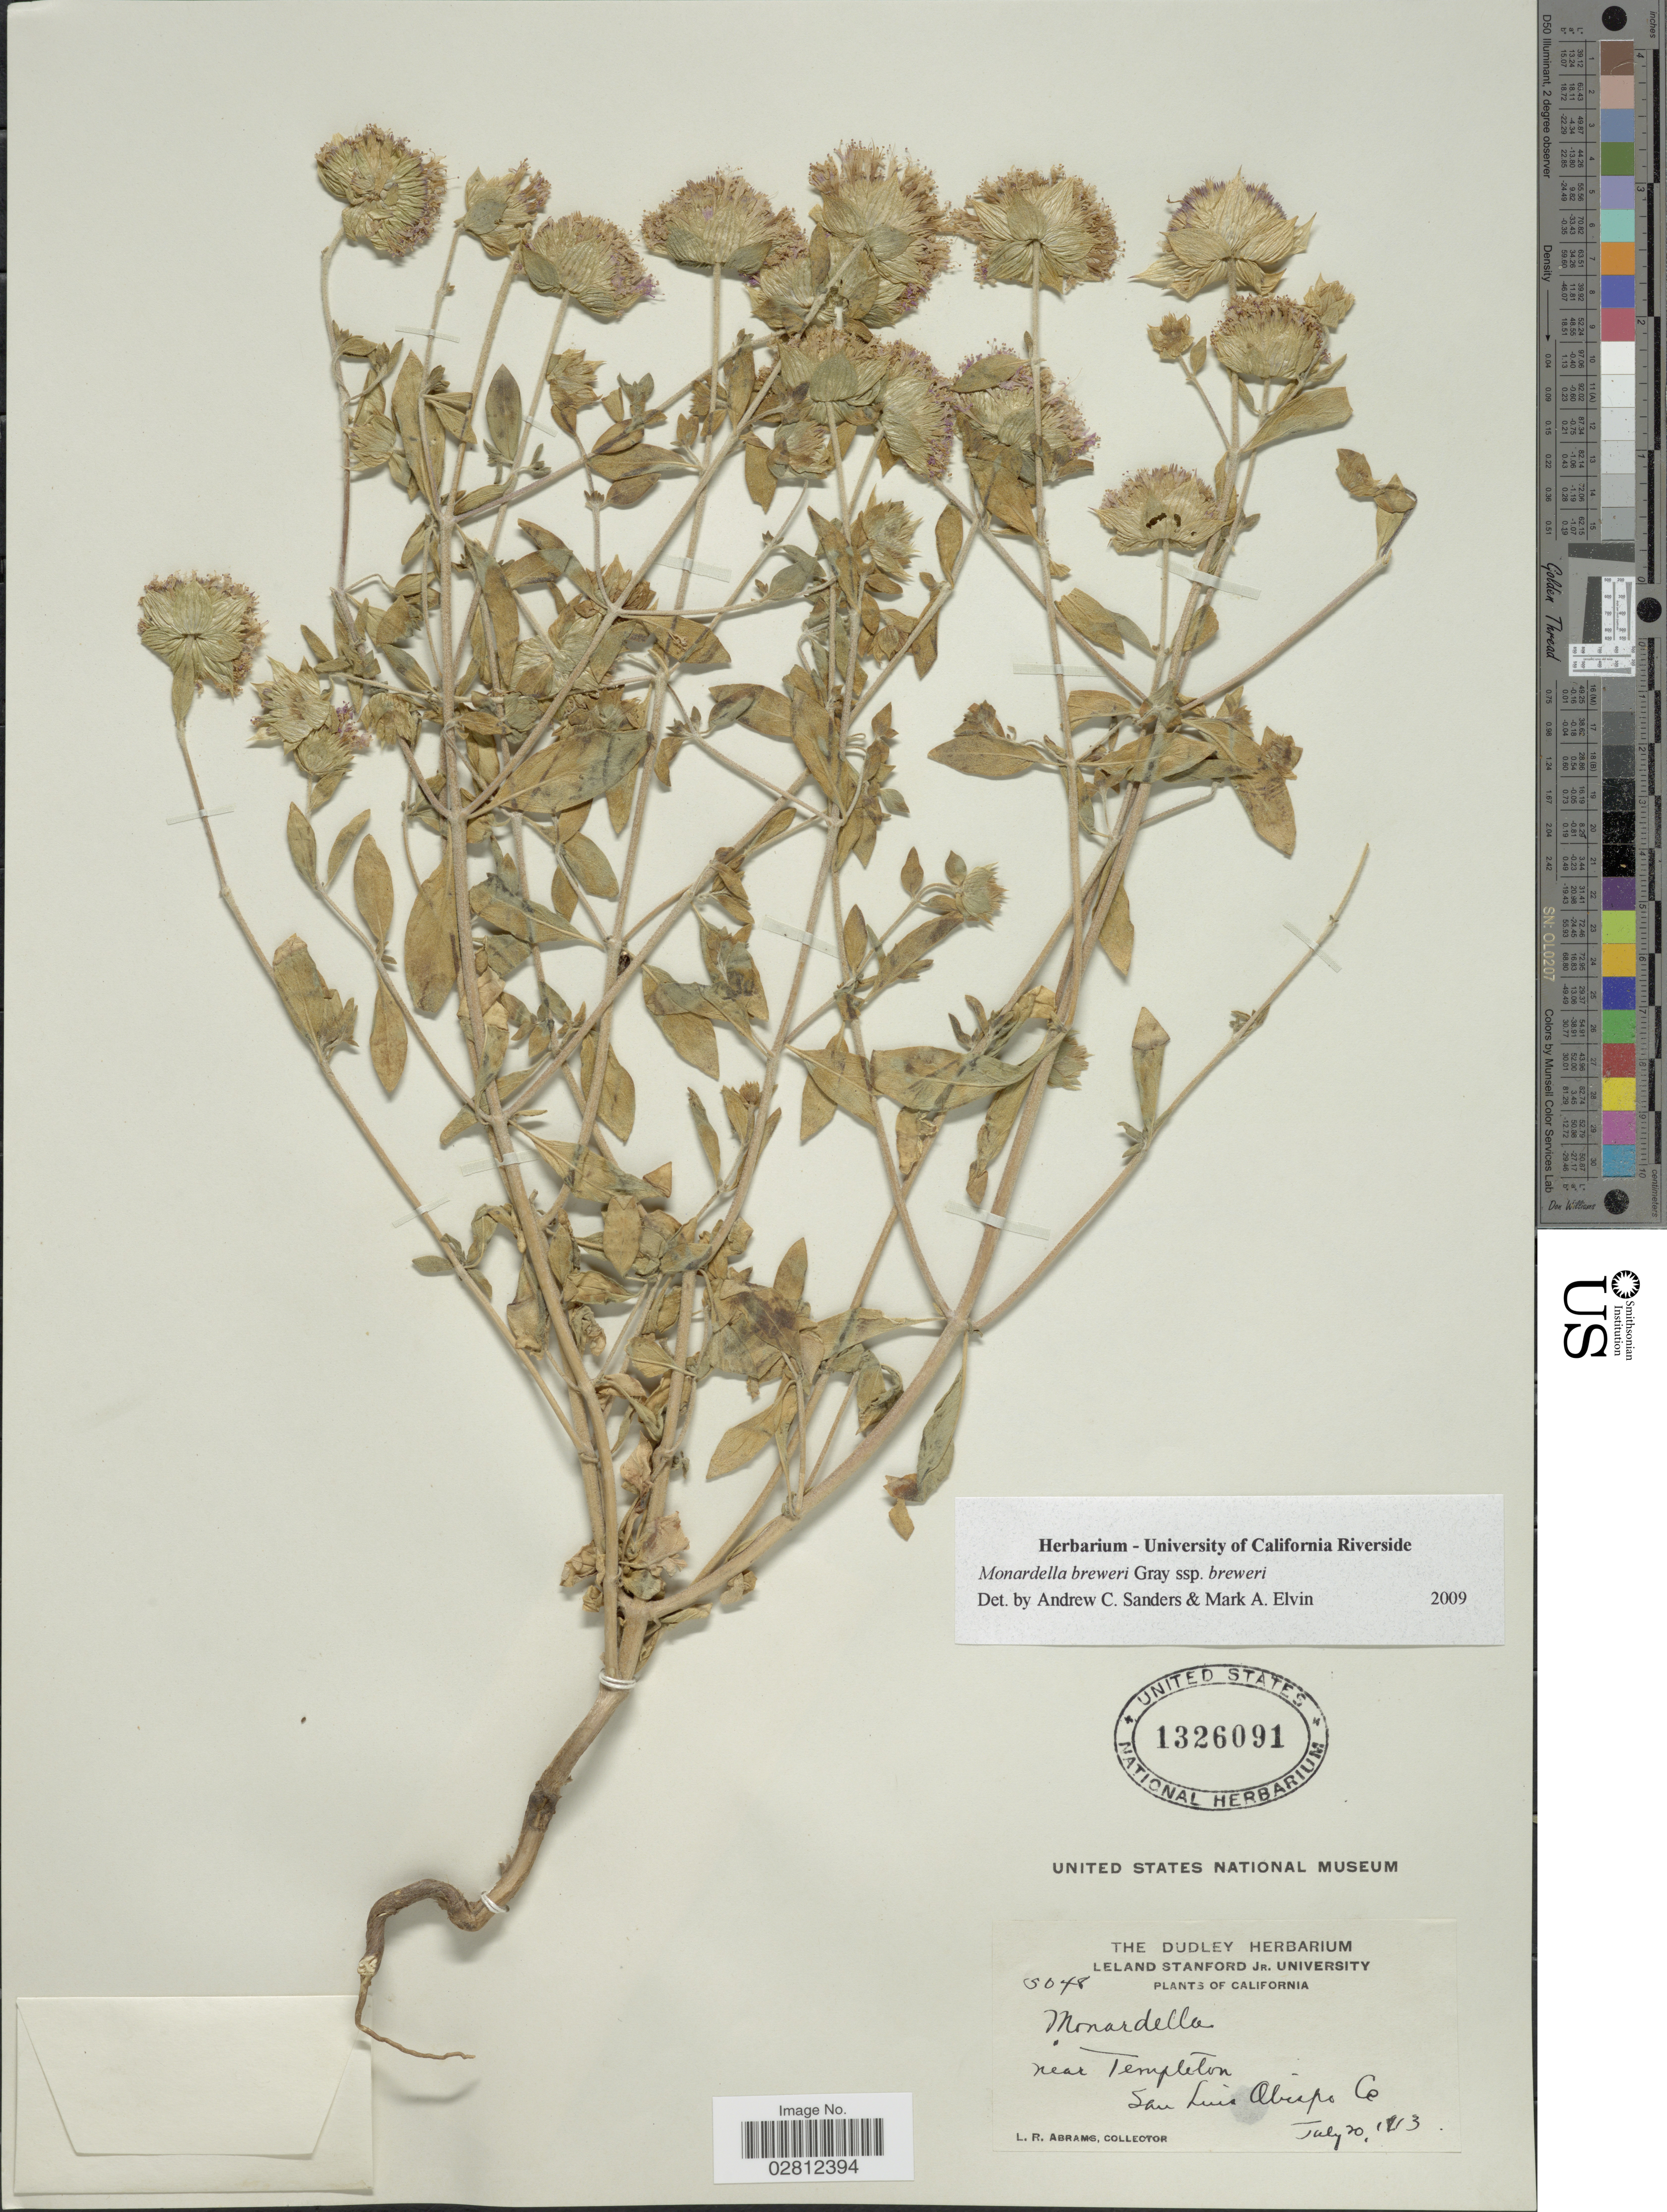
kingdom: Plantae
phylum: Tracheophyta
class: Magnoliopsida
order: Lamiales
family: Lamiaceae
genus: Monardella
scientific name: Monardella breweri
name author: A. Gray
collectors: L. Abrams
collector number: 5048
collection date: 1813-07-20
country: United States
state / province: California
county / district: San Luis Obispo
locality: Near Templeton. San Luis Obispo Co.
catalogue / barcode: US 1326091